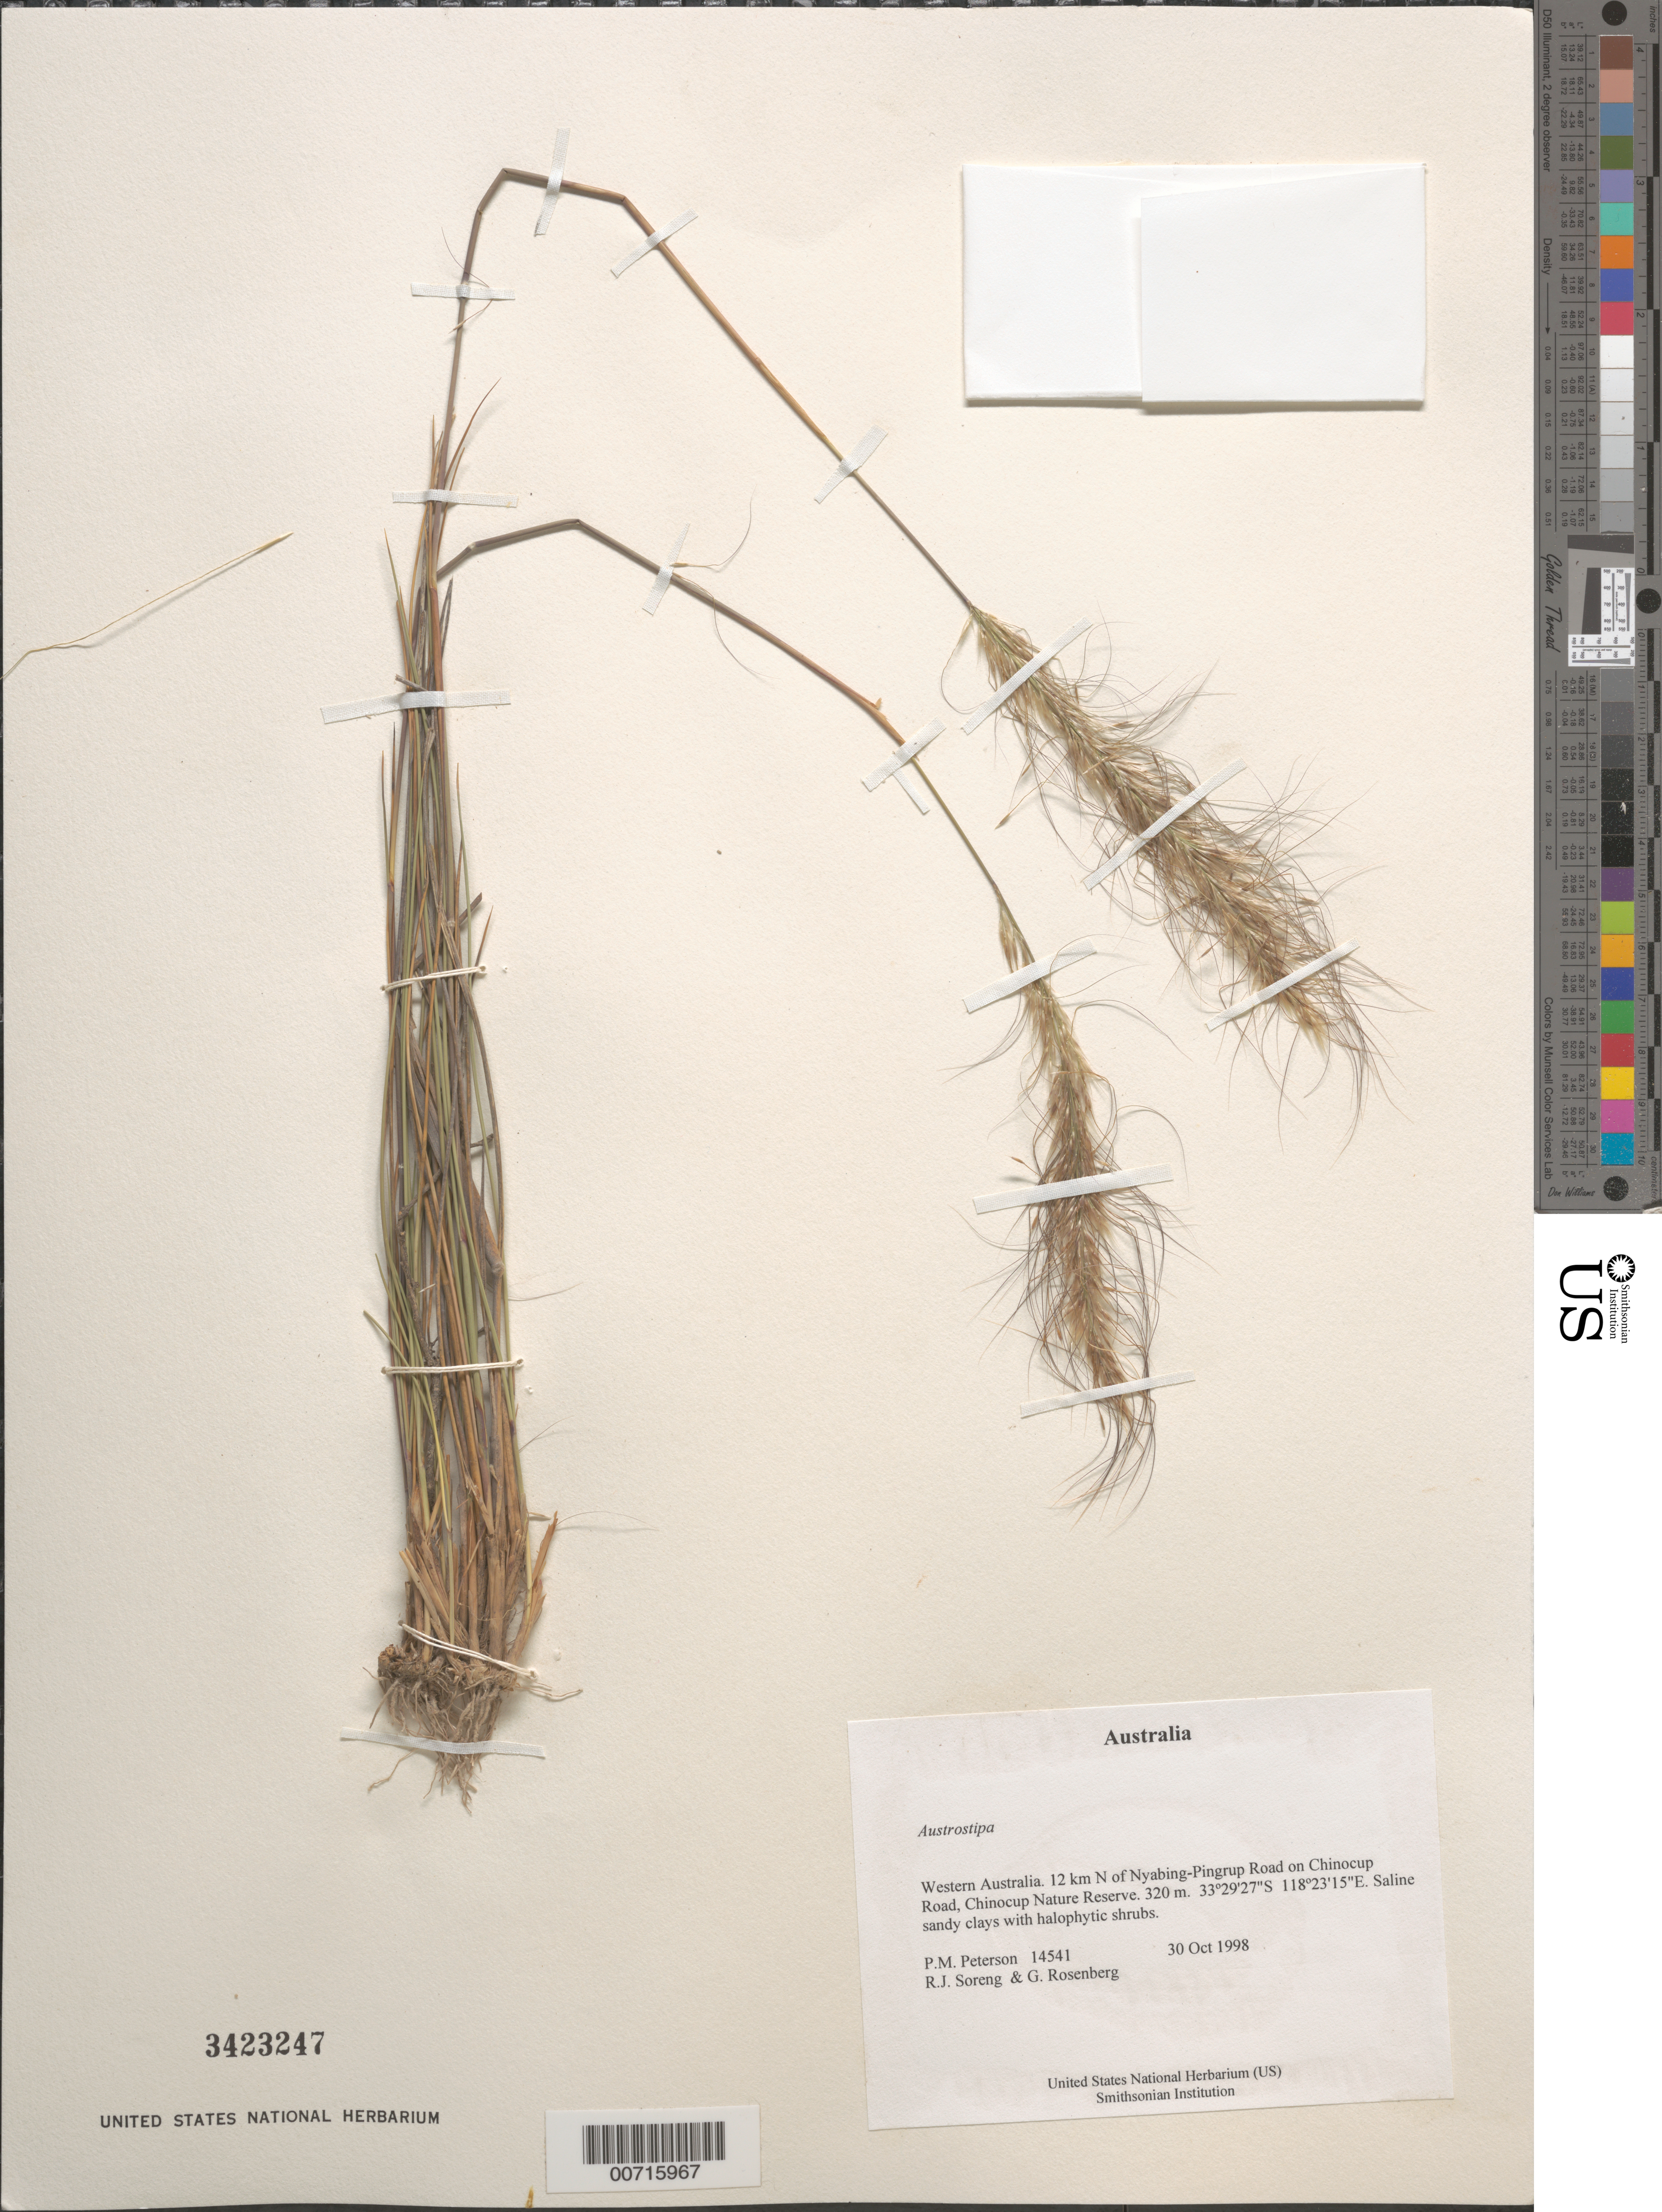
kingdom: Plantae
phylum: Tracheophyta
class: Liliopsida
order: Poales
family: Poaceae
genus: Austrostipa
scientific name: Austrostipa sp.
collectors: P. M. Peterson, R. J. Soreng & G. Rosenberg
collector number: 14541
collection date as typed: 30 Oct 1998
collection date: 1998-10-30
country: Australia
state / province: Western Australia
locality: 12 km N of Nyabing-Pingrup Road on Chinocup Road, Chinocup Nature Reserve.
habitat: Saline sandy clays with halophytic shrubs.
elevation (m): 320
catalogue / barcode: US 3423247